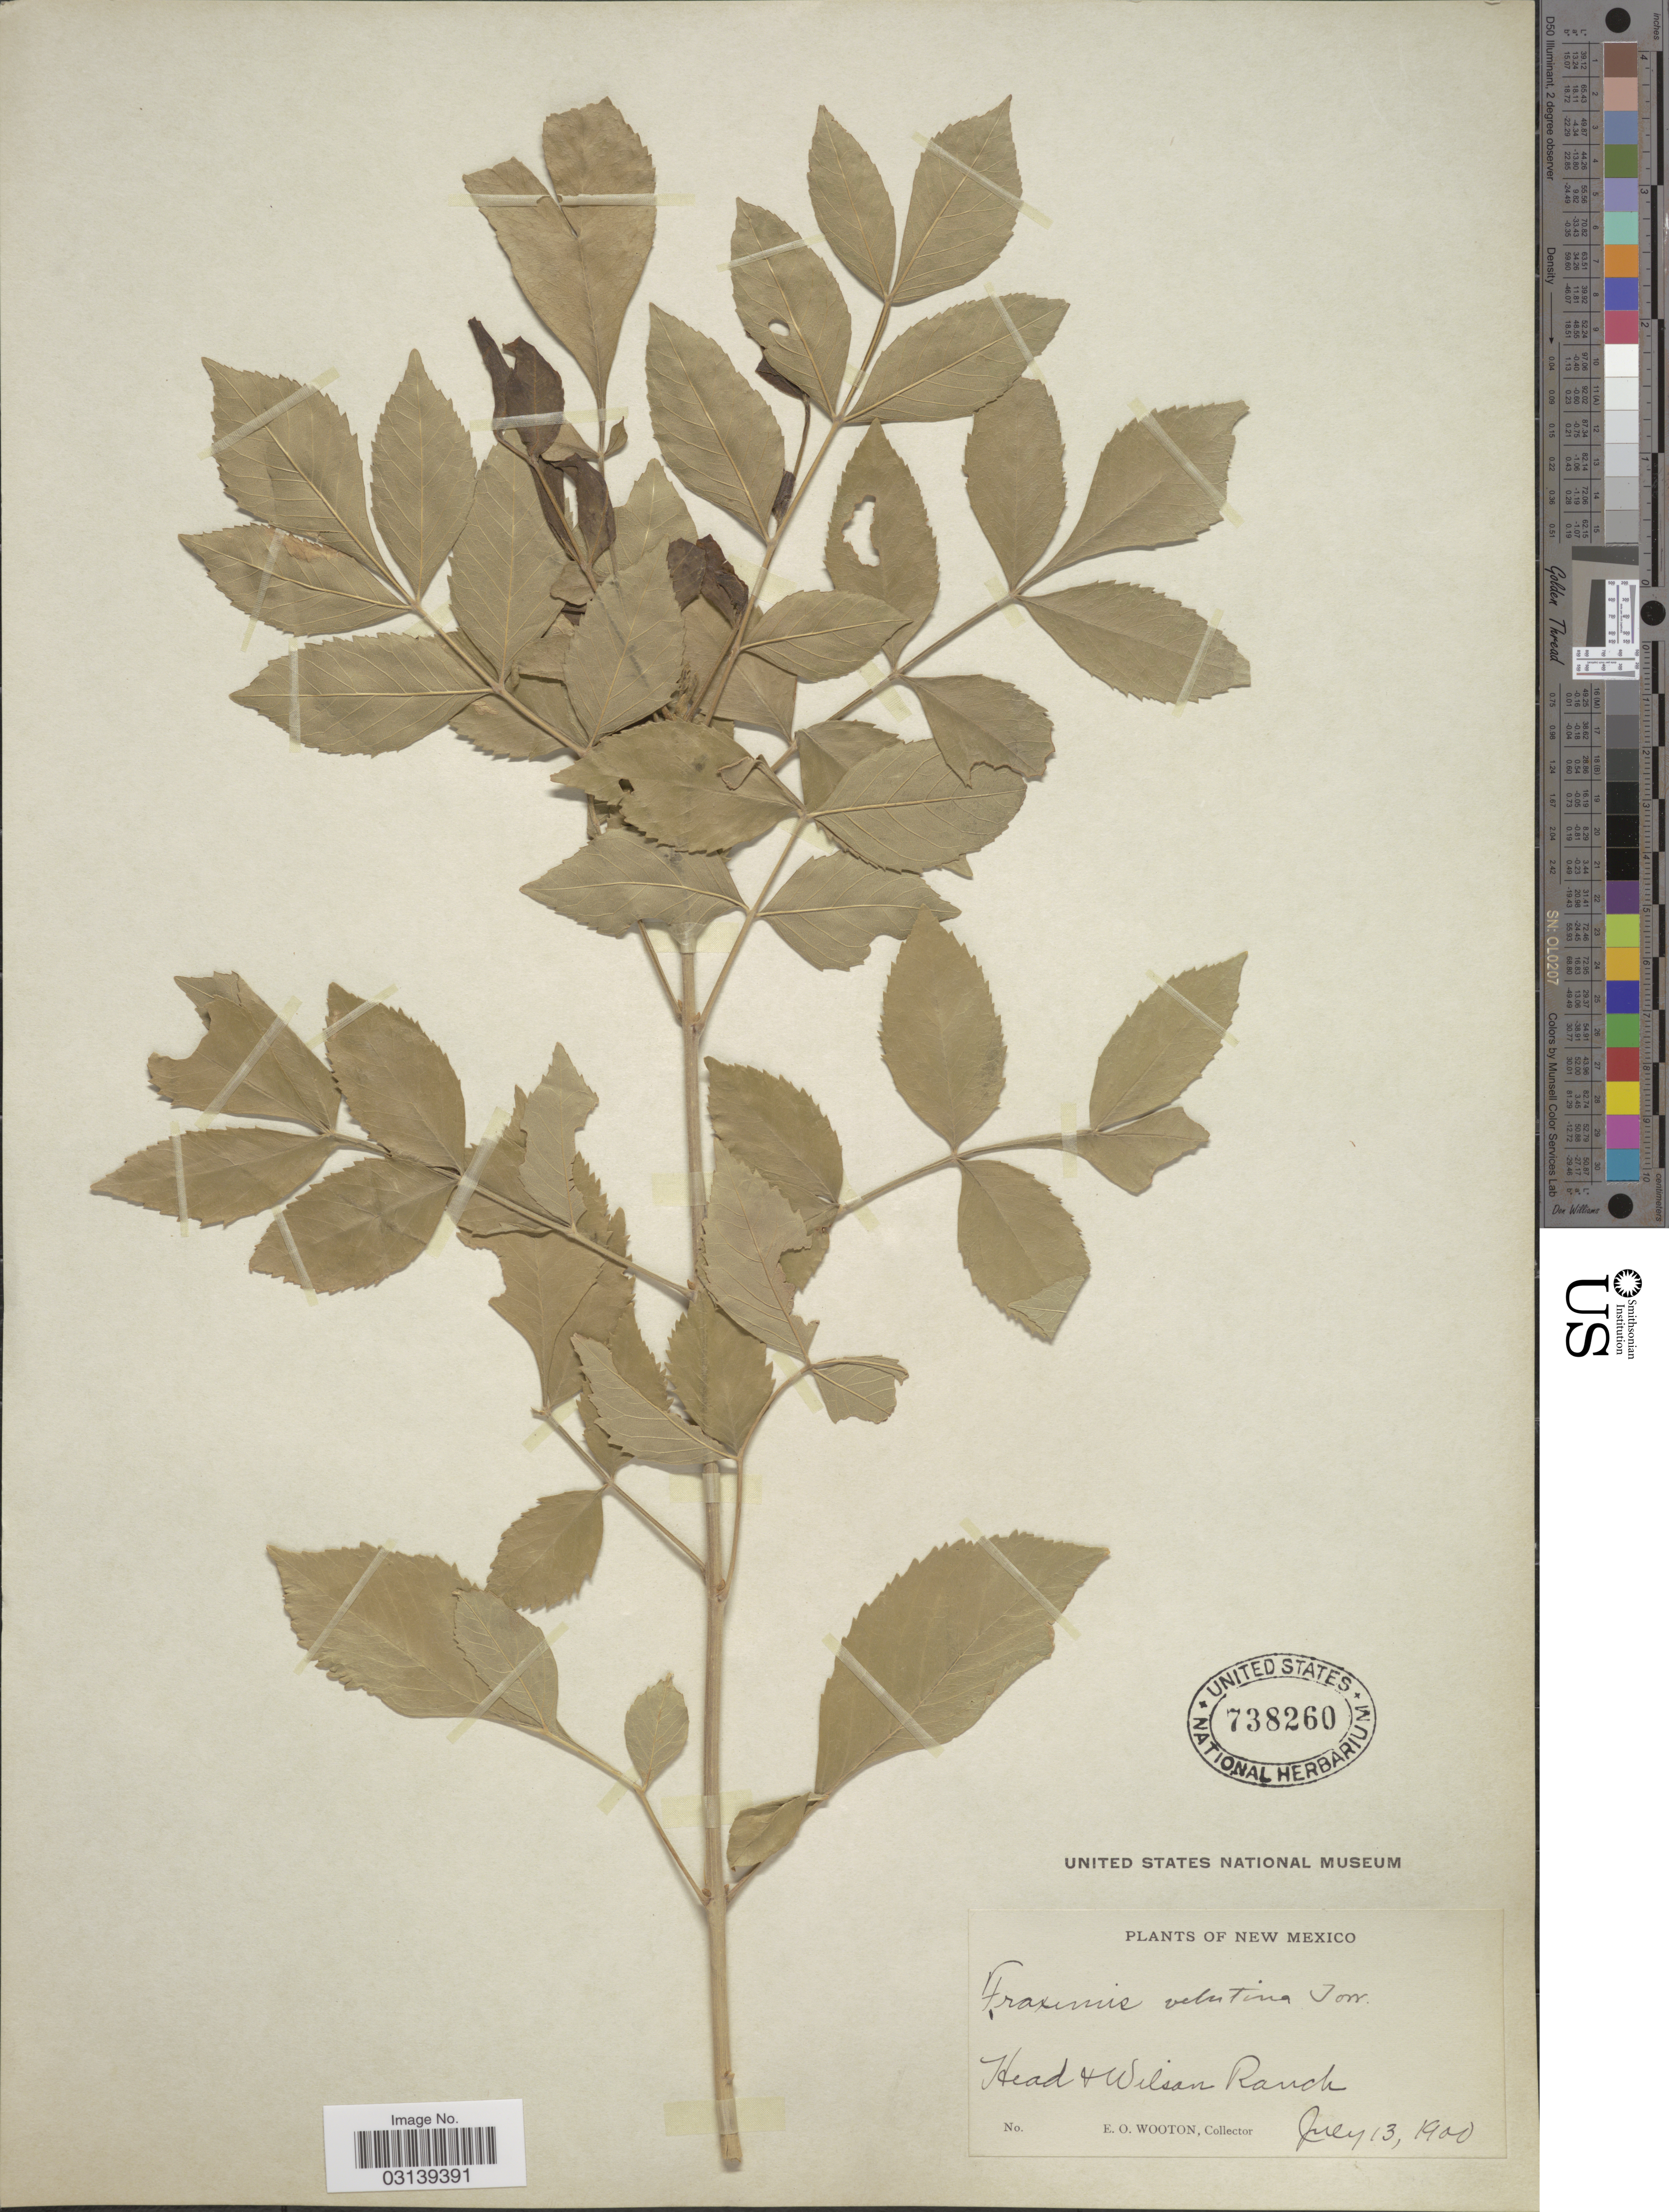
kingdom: Plantae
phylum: Tracheophyta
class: Magnoliopsida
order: Lamiales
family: Oleaceae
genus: Fraxinus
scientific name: Fraxinus velutina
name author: Torr.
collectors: E. O. Wooton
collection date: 1900-07-13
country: United States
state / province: New Mexico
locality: Head & Wilson Ranch.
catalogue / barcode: US 738260